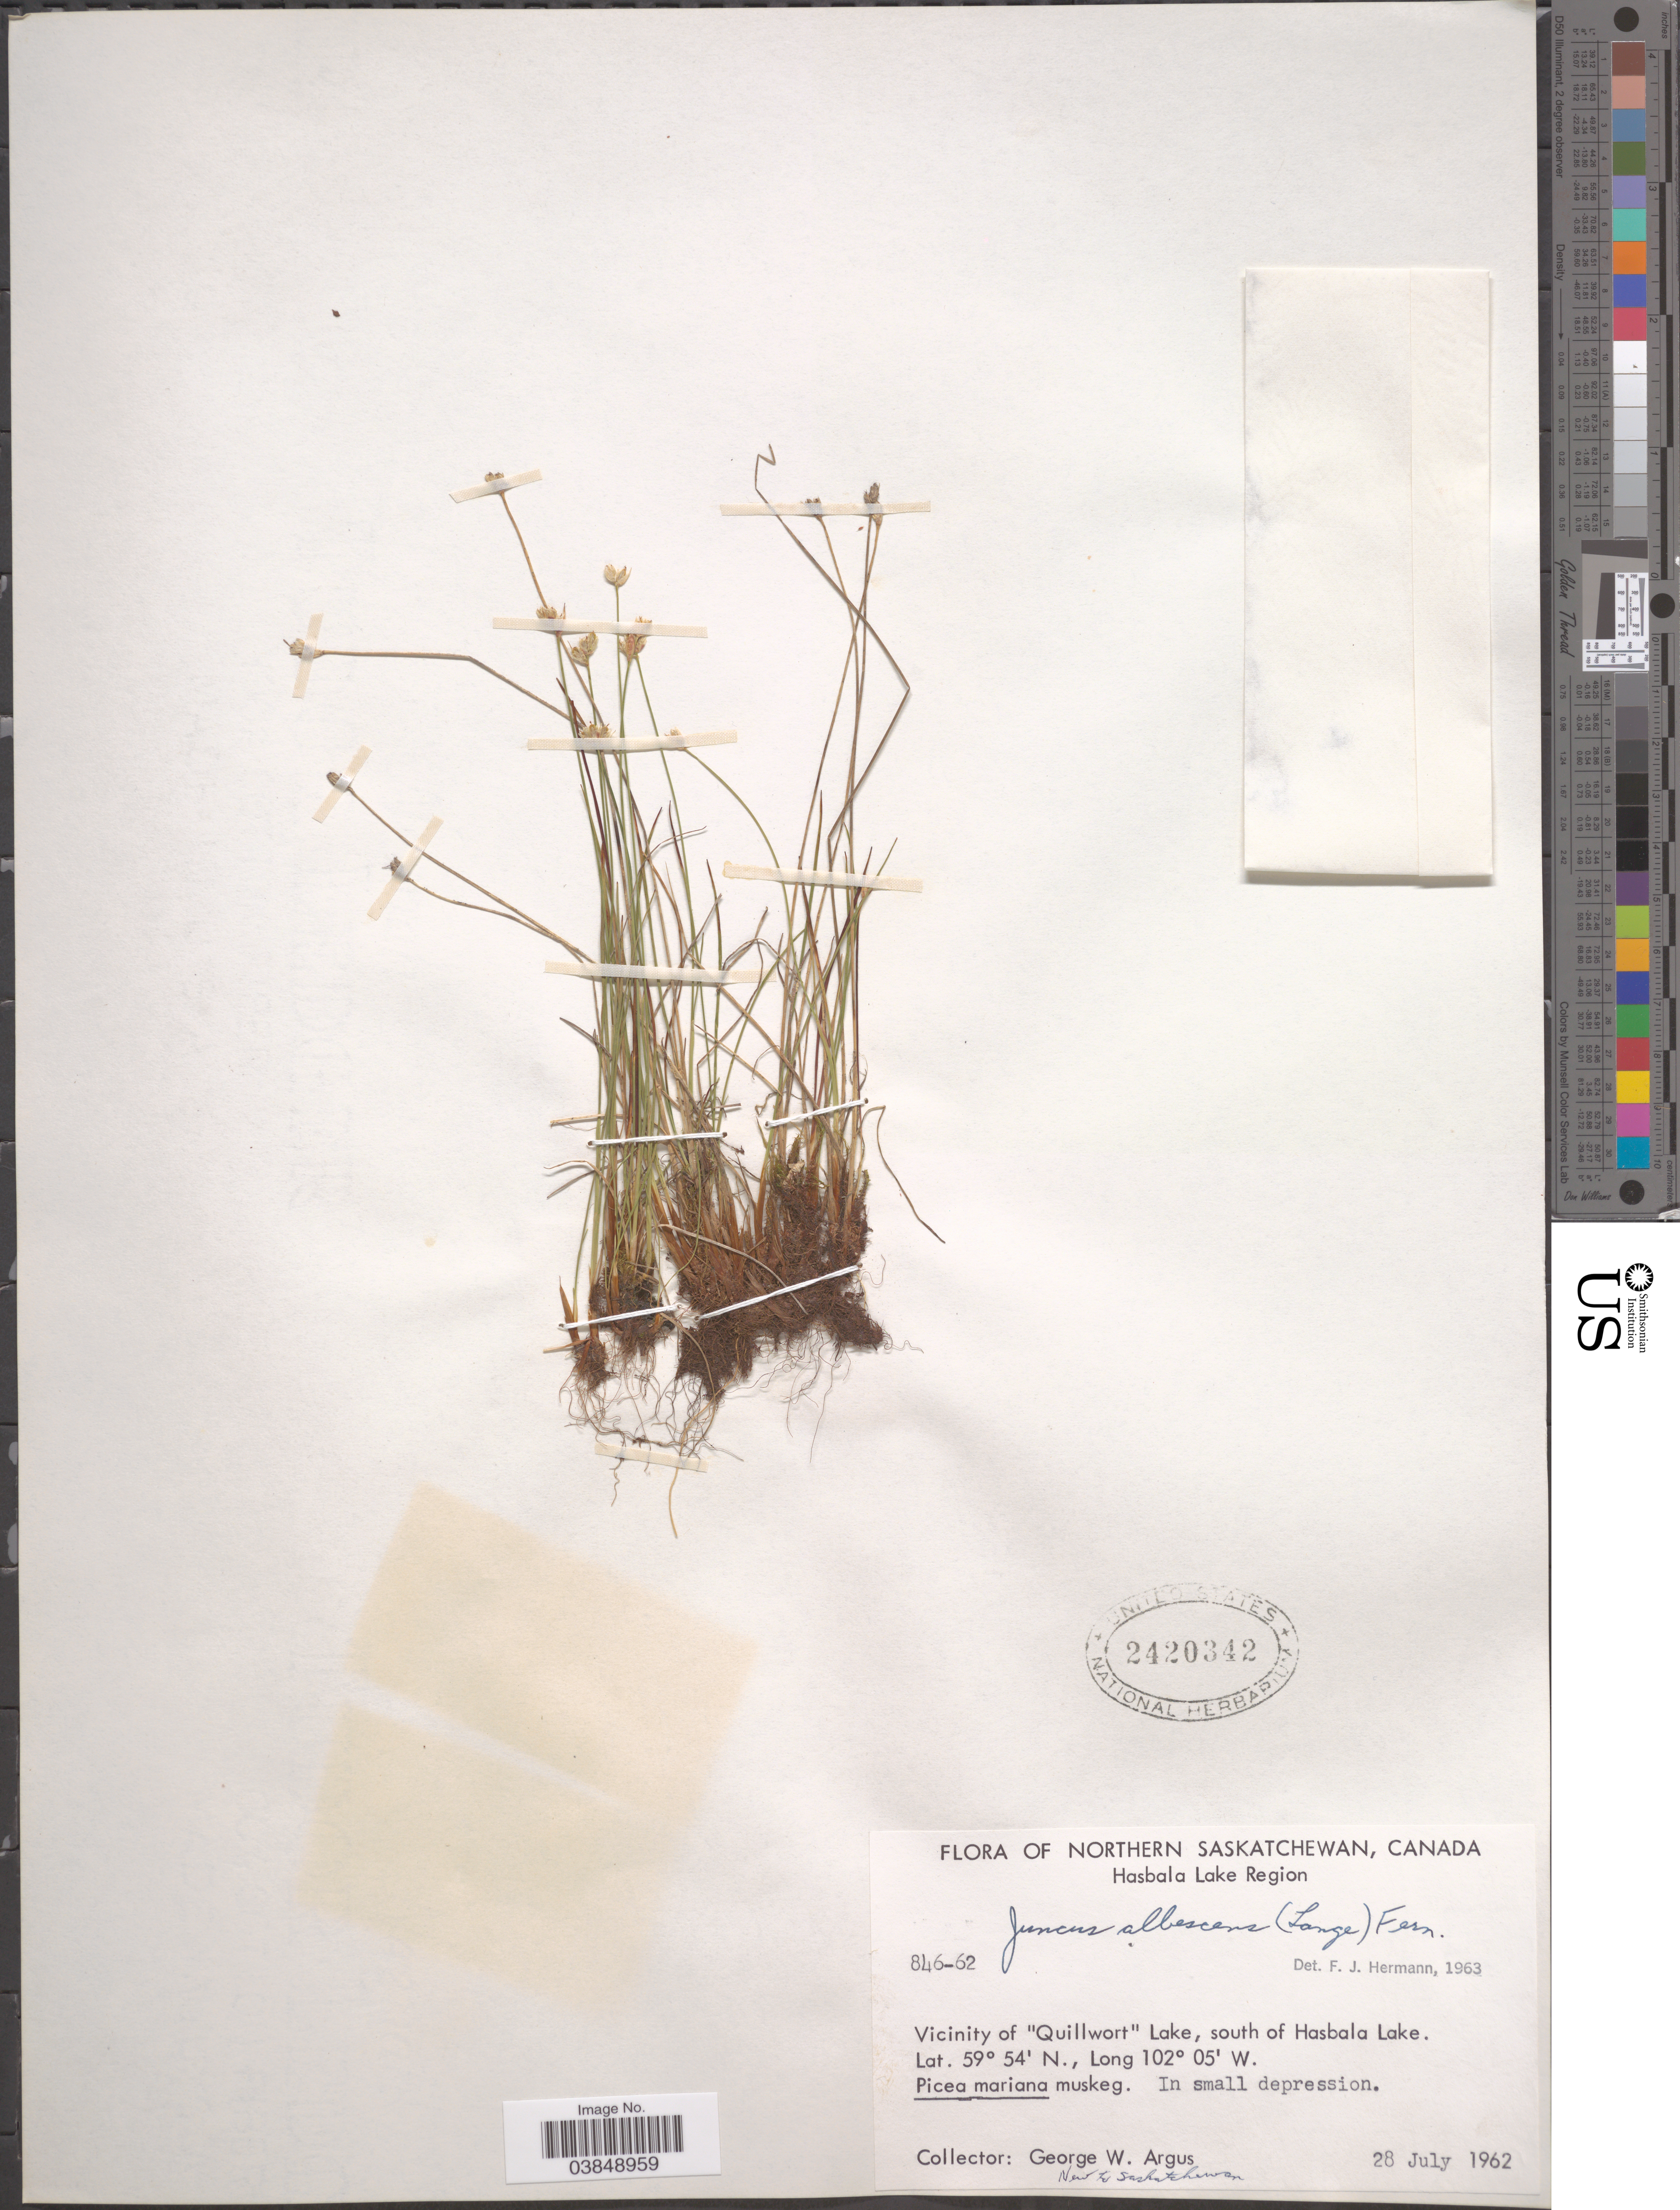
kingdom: Plantae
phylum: Tracheophyta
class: Liliopsida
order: Poales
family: Juncaceae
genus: Juncus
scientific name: Juncus albescens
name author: Fernald & Lange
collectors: G. W. Argus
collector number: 846-62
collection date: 1962-07-28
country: Canada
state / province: Saskatchewan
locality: Northern Saskatchewan. Hasbala Lake Region. Vicinity of "Quillwort" Lake, south of Hasbala Lake.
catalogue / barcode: US 2420342